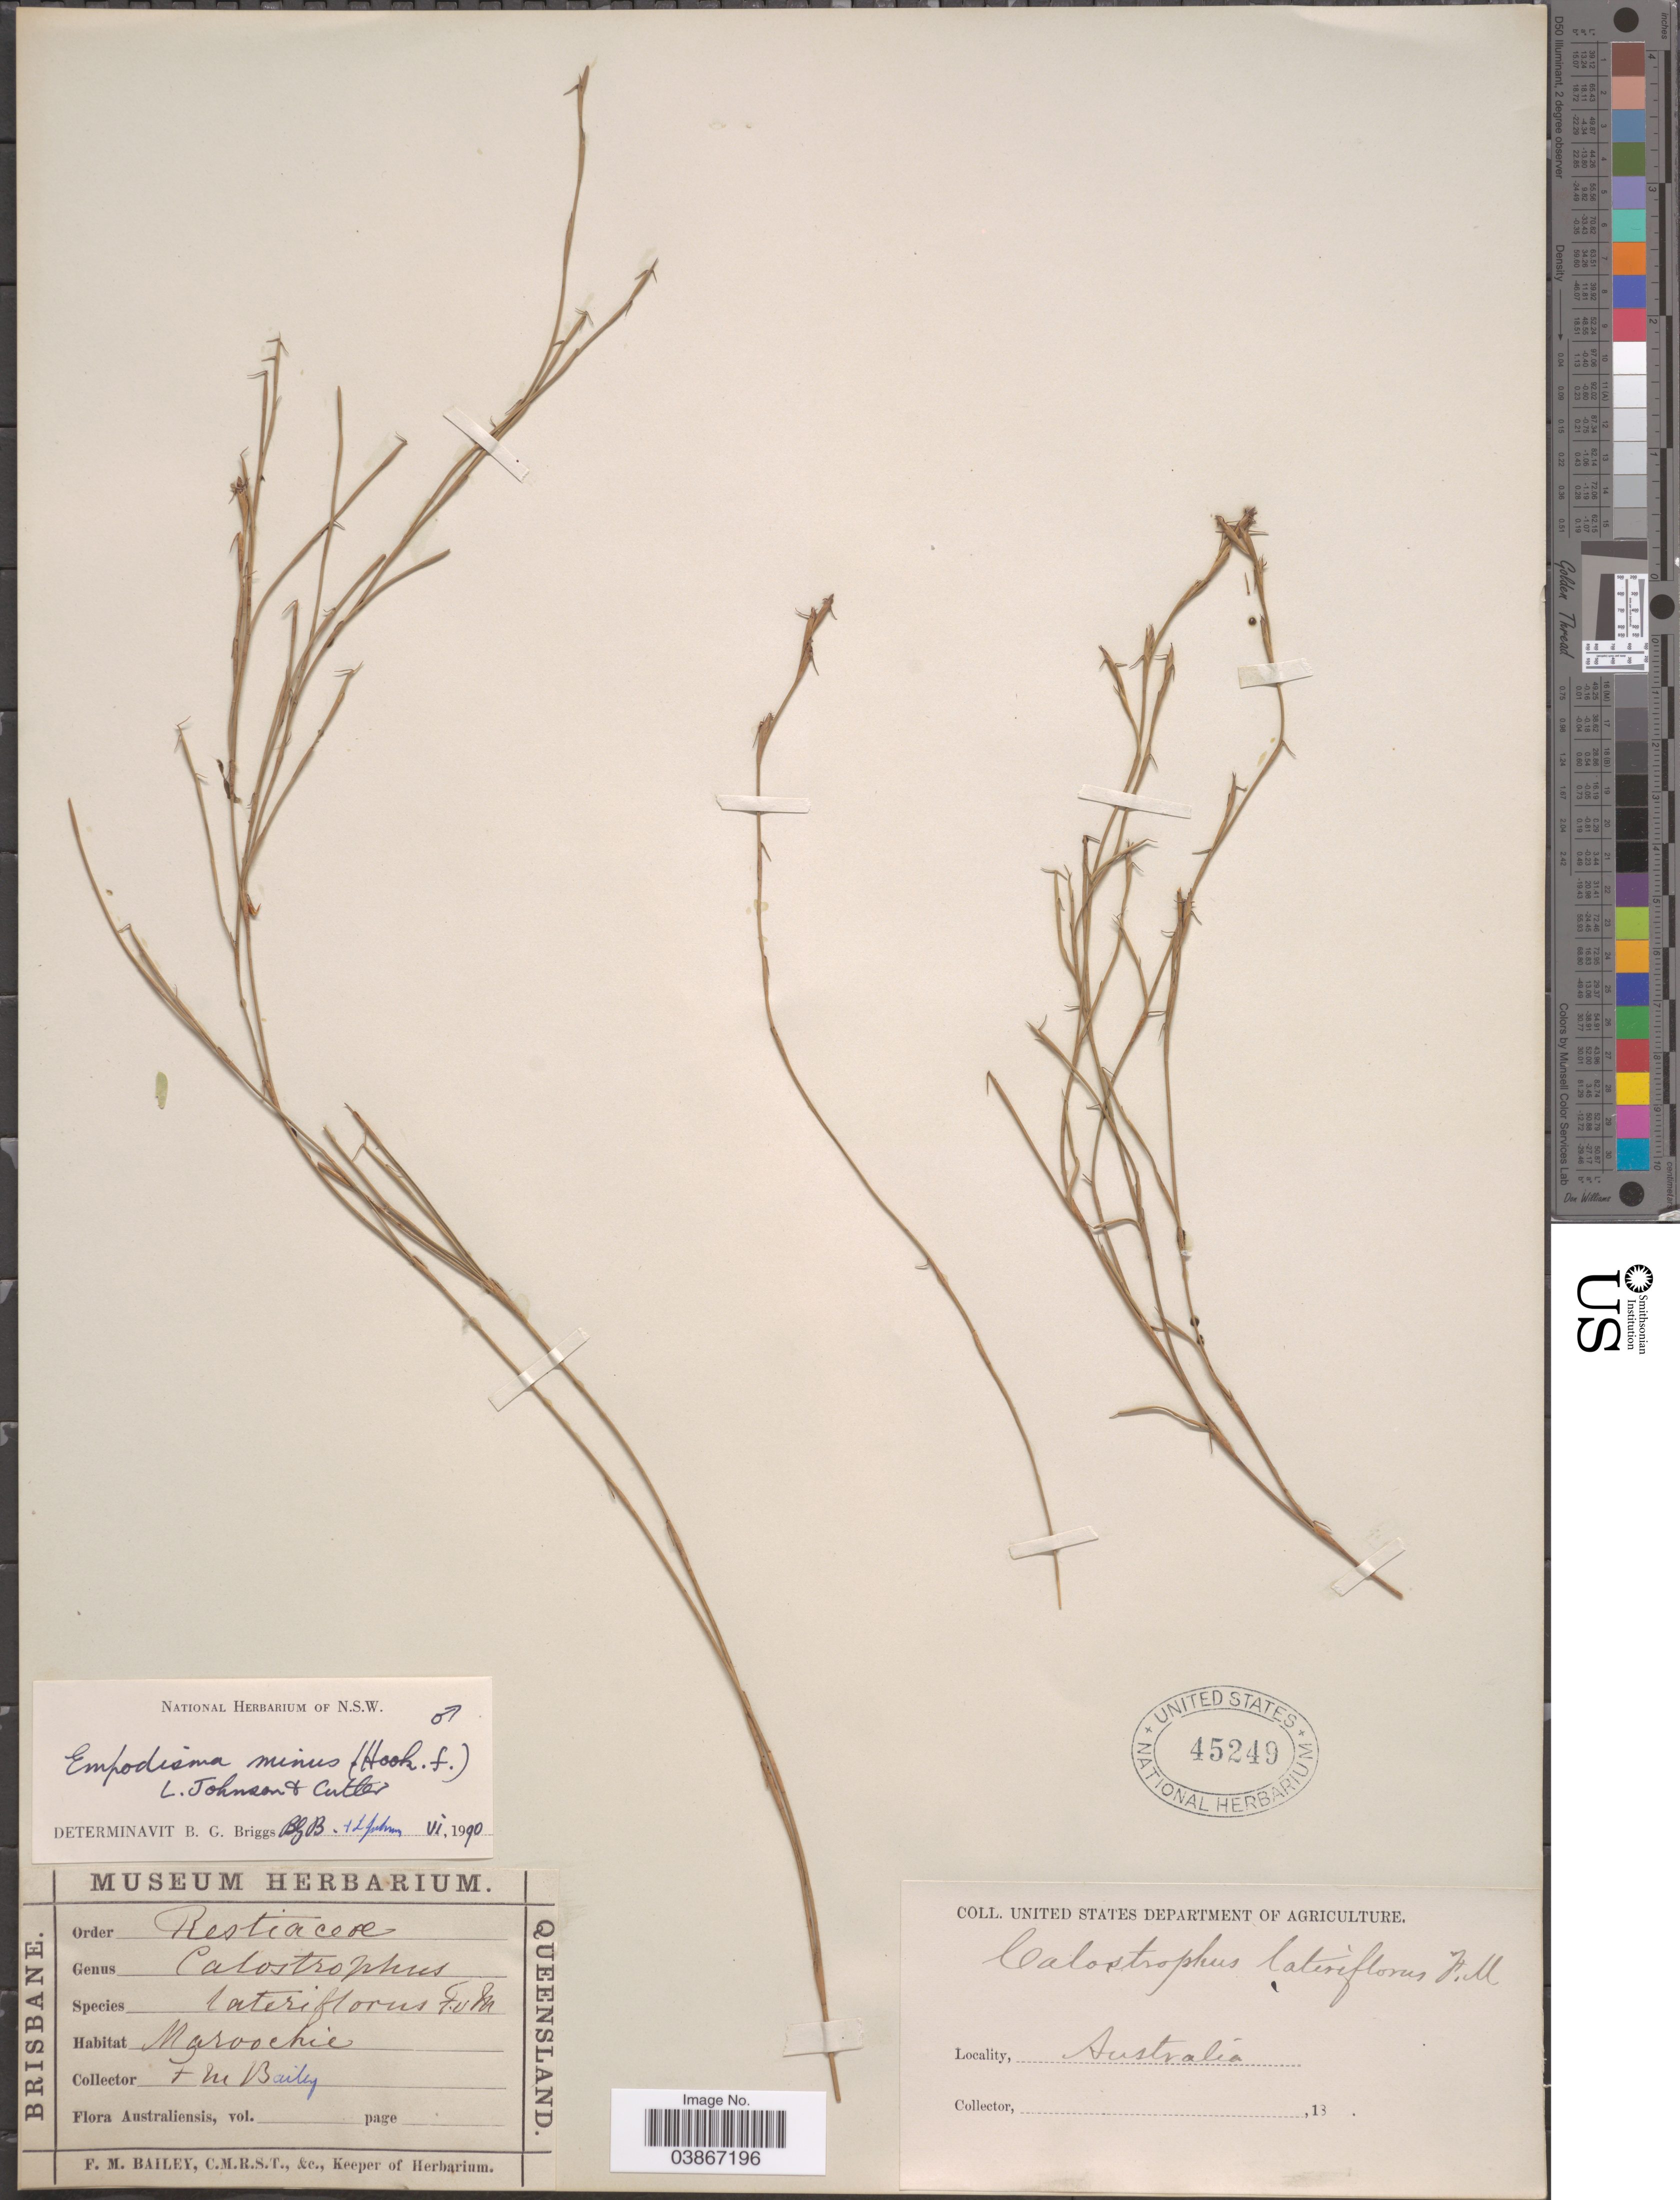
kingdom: Plantae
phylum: Tracheophyta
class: Liliopsida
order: Poales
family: Restionaceae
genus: Empodisma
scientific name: Empodisma minus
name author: (Hook. f.) L.A.S. Johnson & D.F. Cutler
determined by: Briggs, Barbara G.; Johnson, L.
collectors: F. M. Bailey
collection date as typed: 18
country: Australia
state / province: Queensland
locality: Brisbane. Maroochie.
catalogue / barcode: US 45249